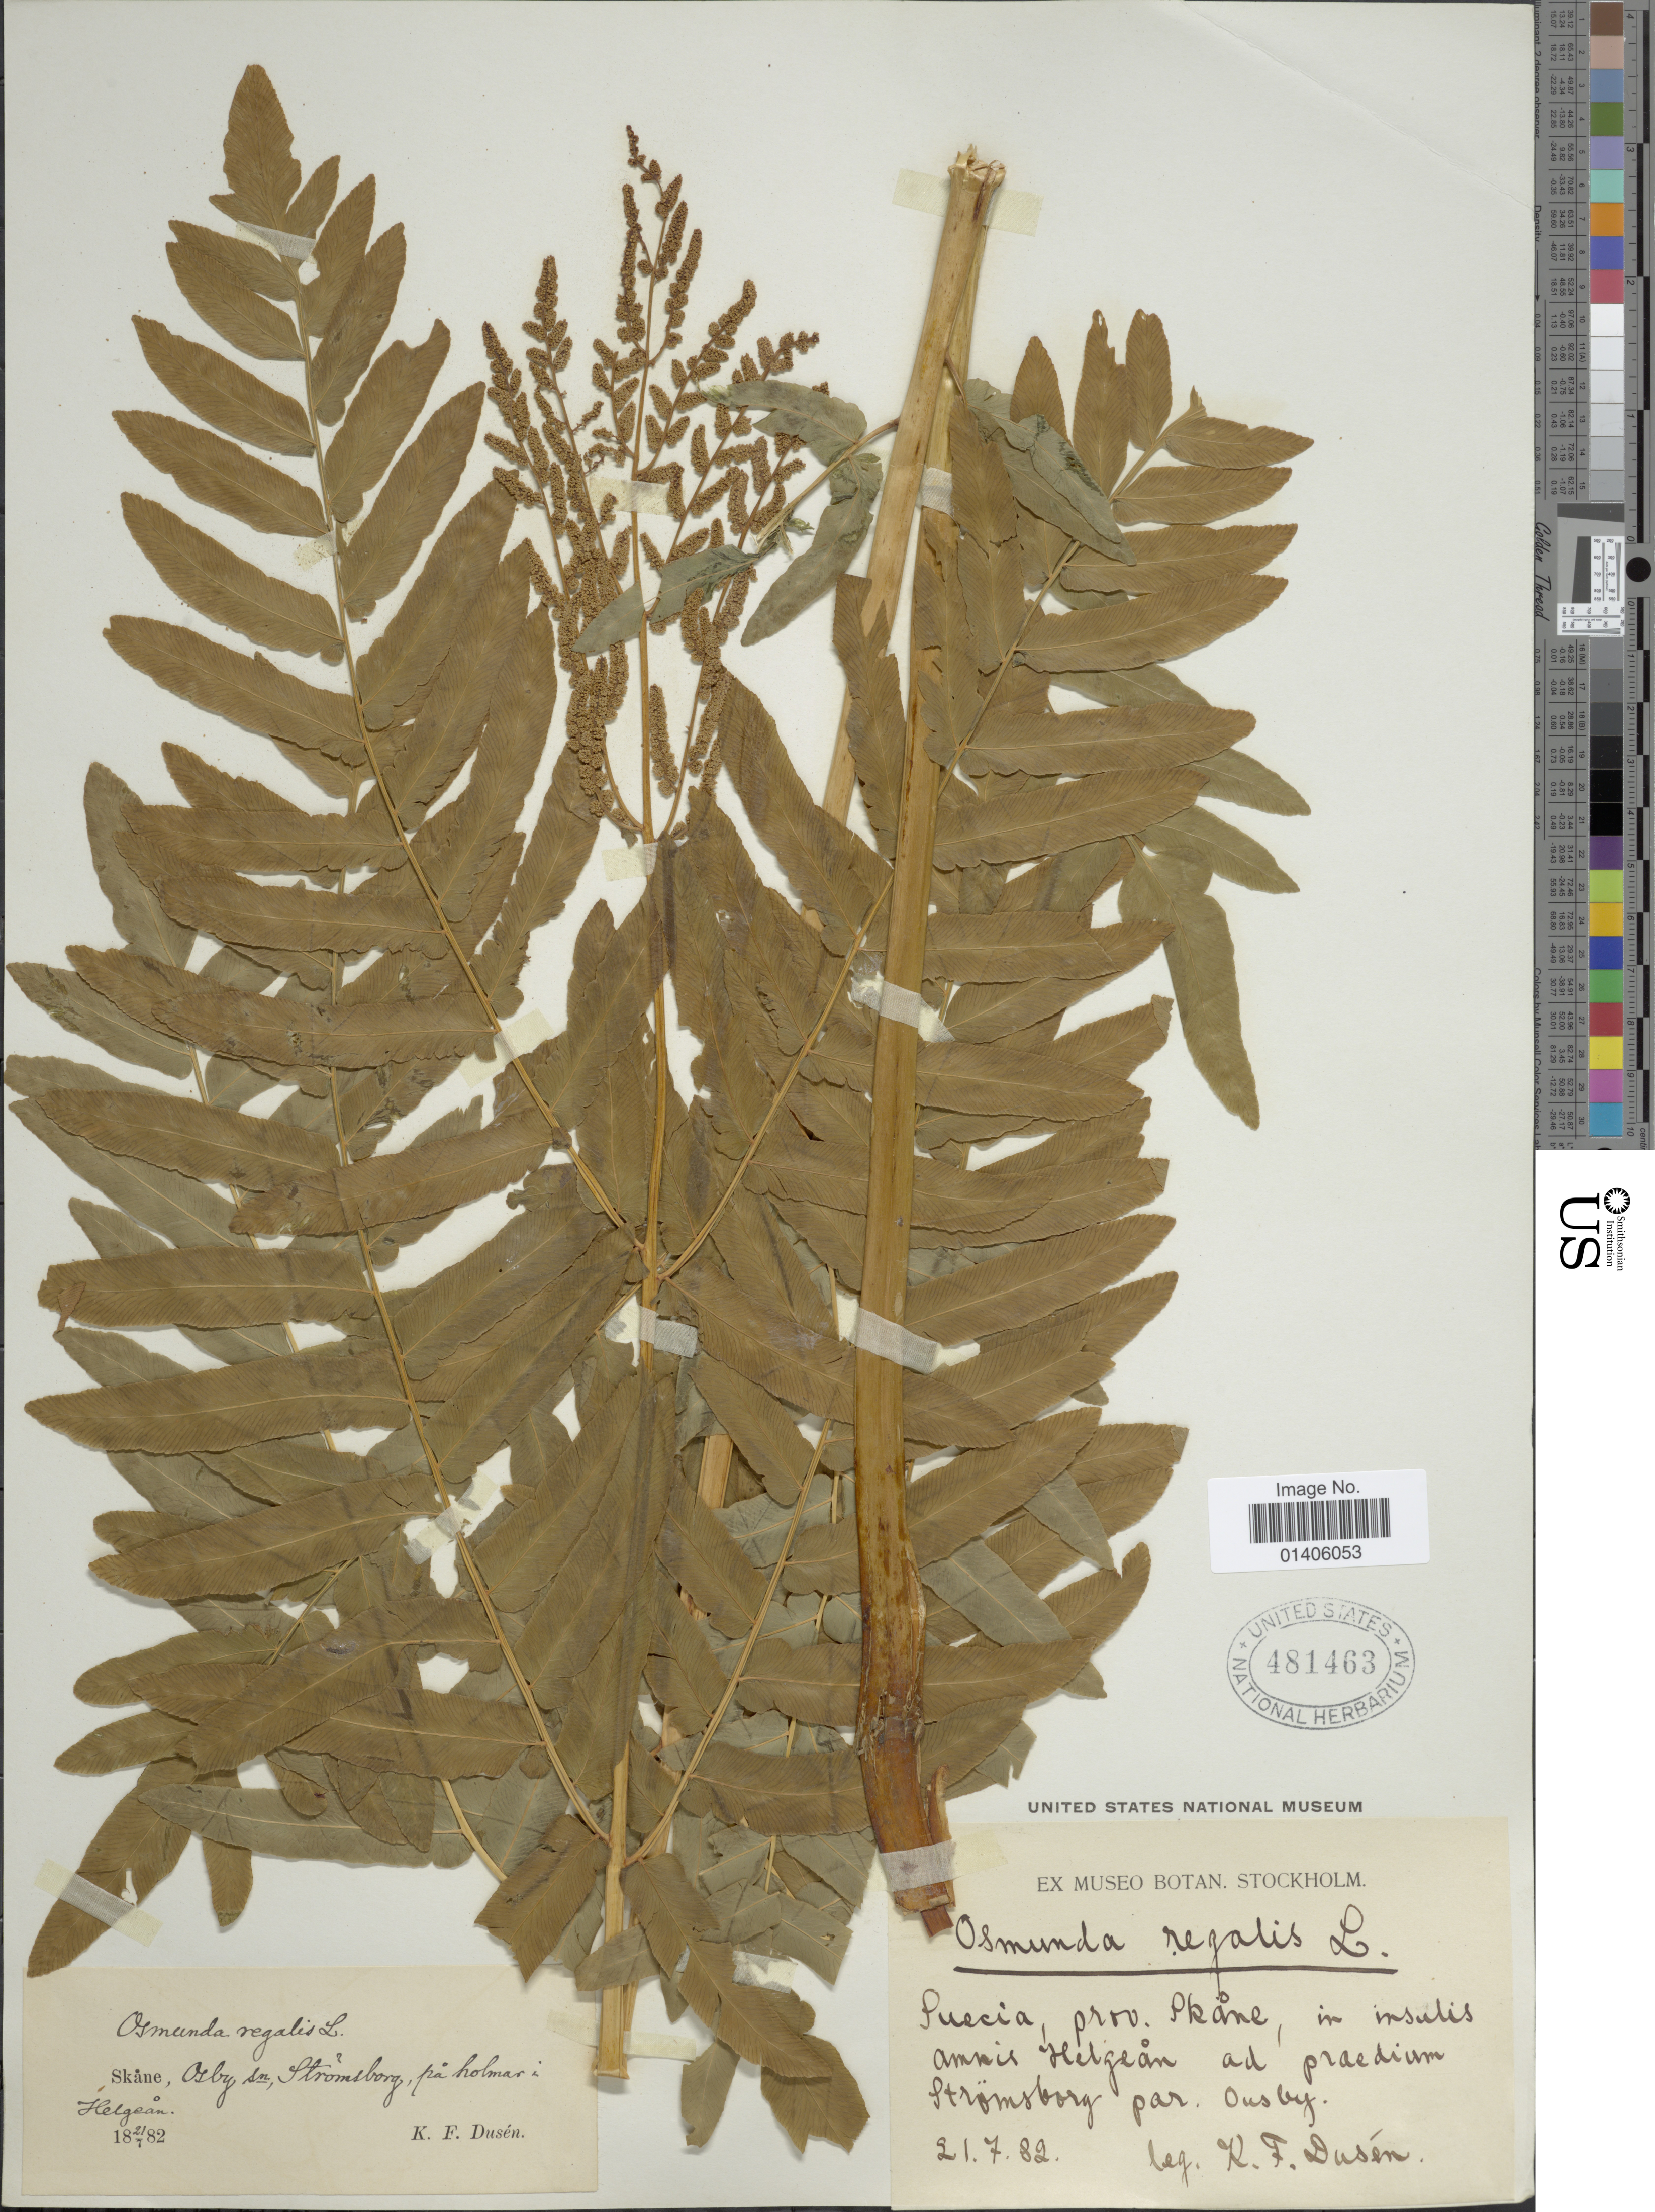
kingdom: Plantae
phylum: Tracheophyta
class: Polypodiopsida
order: Osmundales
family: Osmundaceae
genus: Osmunda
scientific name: Osmunda regalis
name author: L.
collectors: K. Dusén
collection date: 1882-07-21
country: Sweden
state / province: Skåne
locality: Helgean ad praedium Strömsborg par. Osby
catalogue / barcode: US 481463